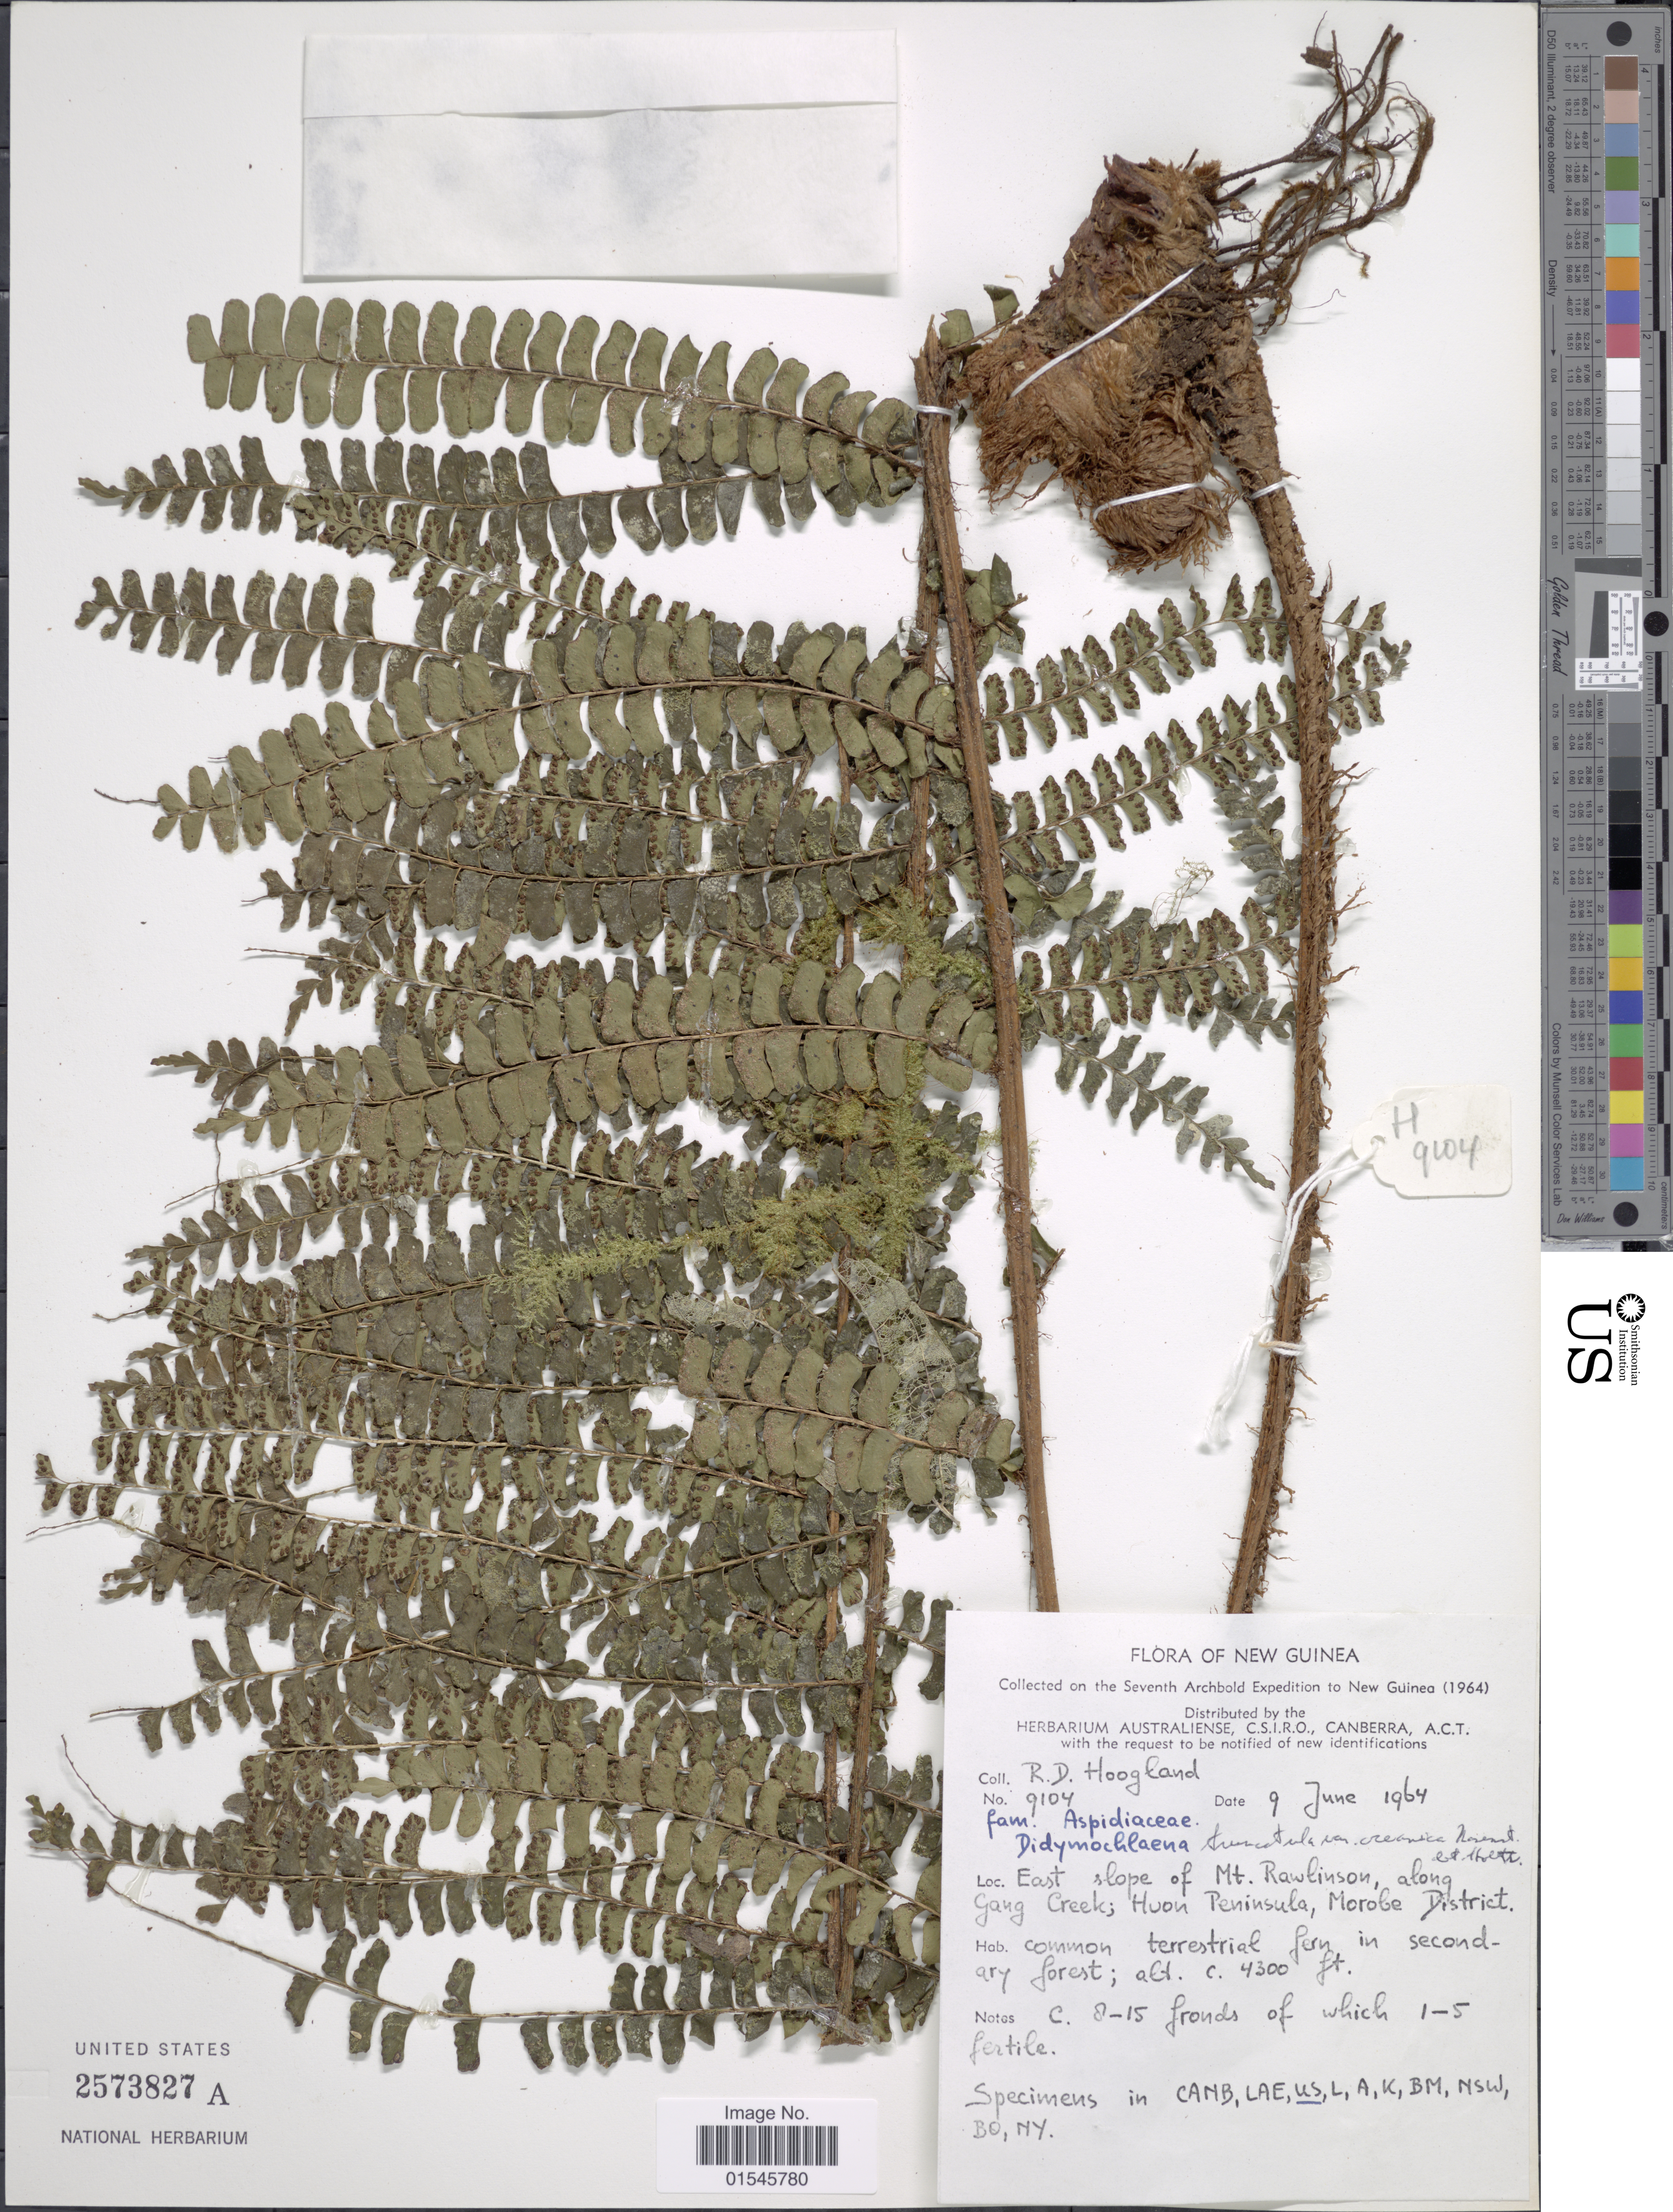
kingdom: Plantae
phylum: Tracheophyta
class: Polypodiopsida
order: Polypodiales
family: Didymochlaenaceae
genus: Didymochlaena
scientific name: Didymochlaena truncatula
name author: (Sw.) J. Sm.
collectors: R. D. Hoogland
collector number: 9104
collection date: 1964-06-09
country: Papua New Guinea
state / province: Morobe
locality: New Guinea, East slope of Mt Rawlinson, along Gang Creek; Huon Peninsula, Morobe District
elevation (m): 1311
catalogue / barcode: US 2573827A